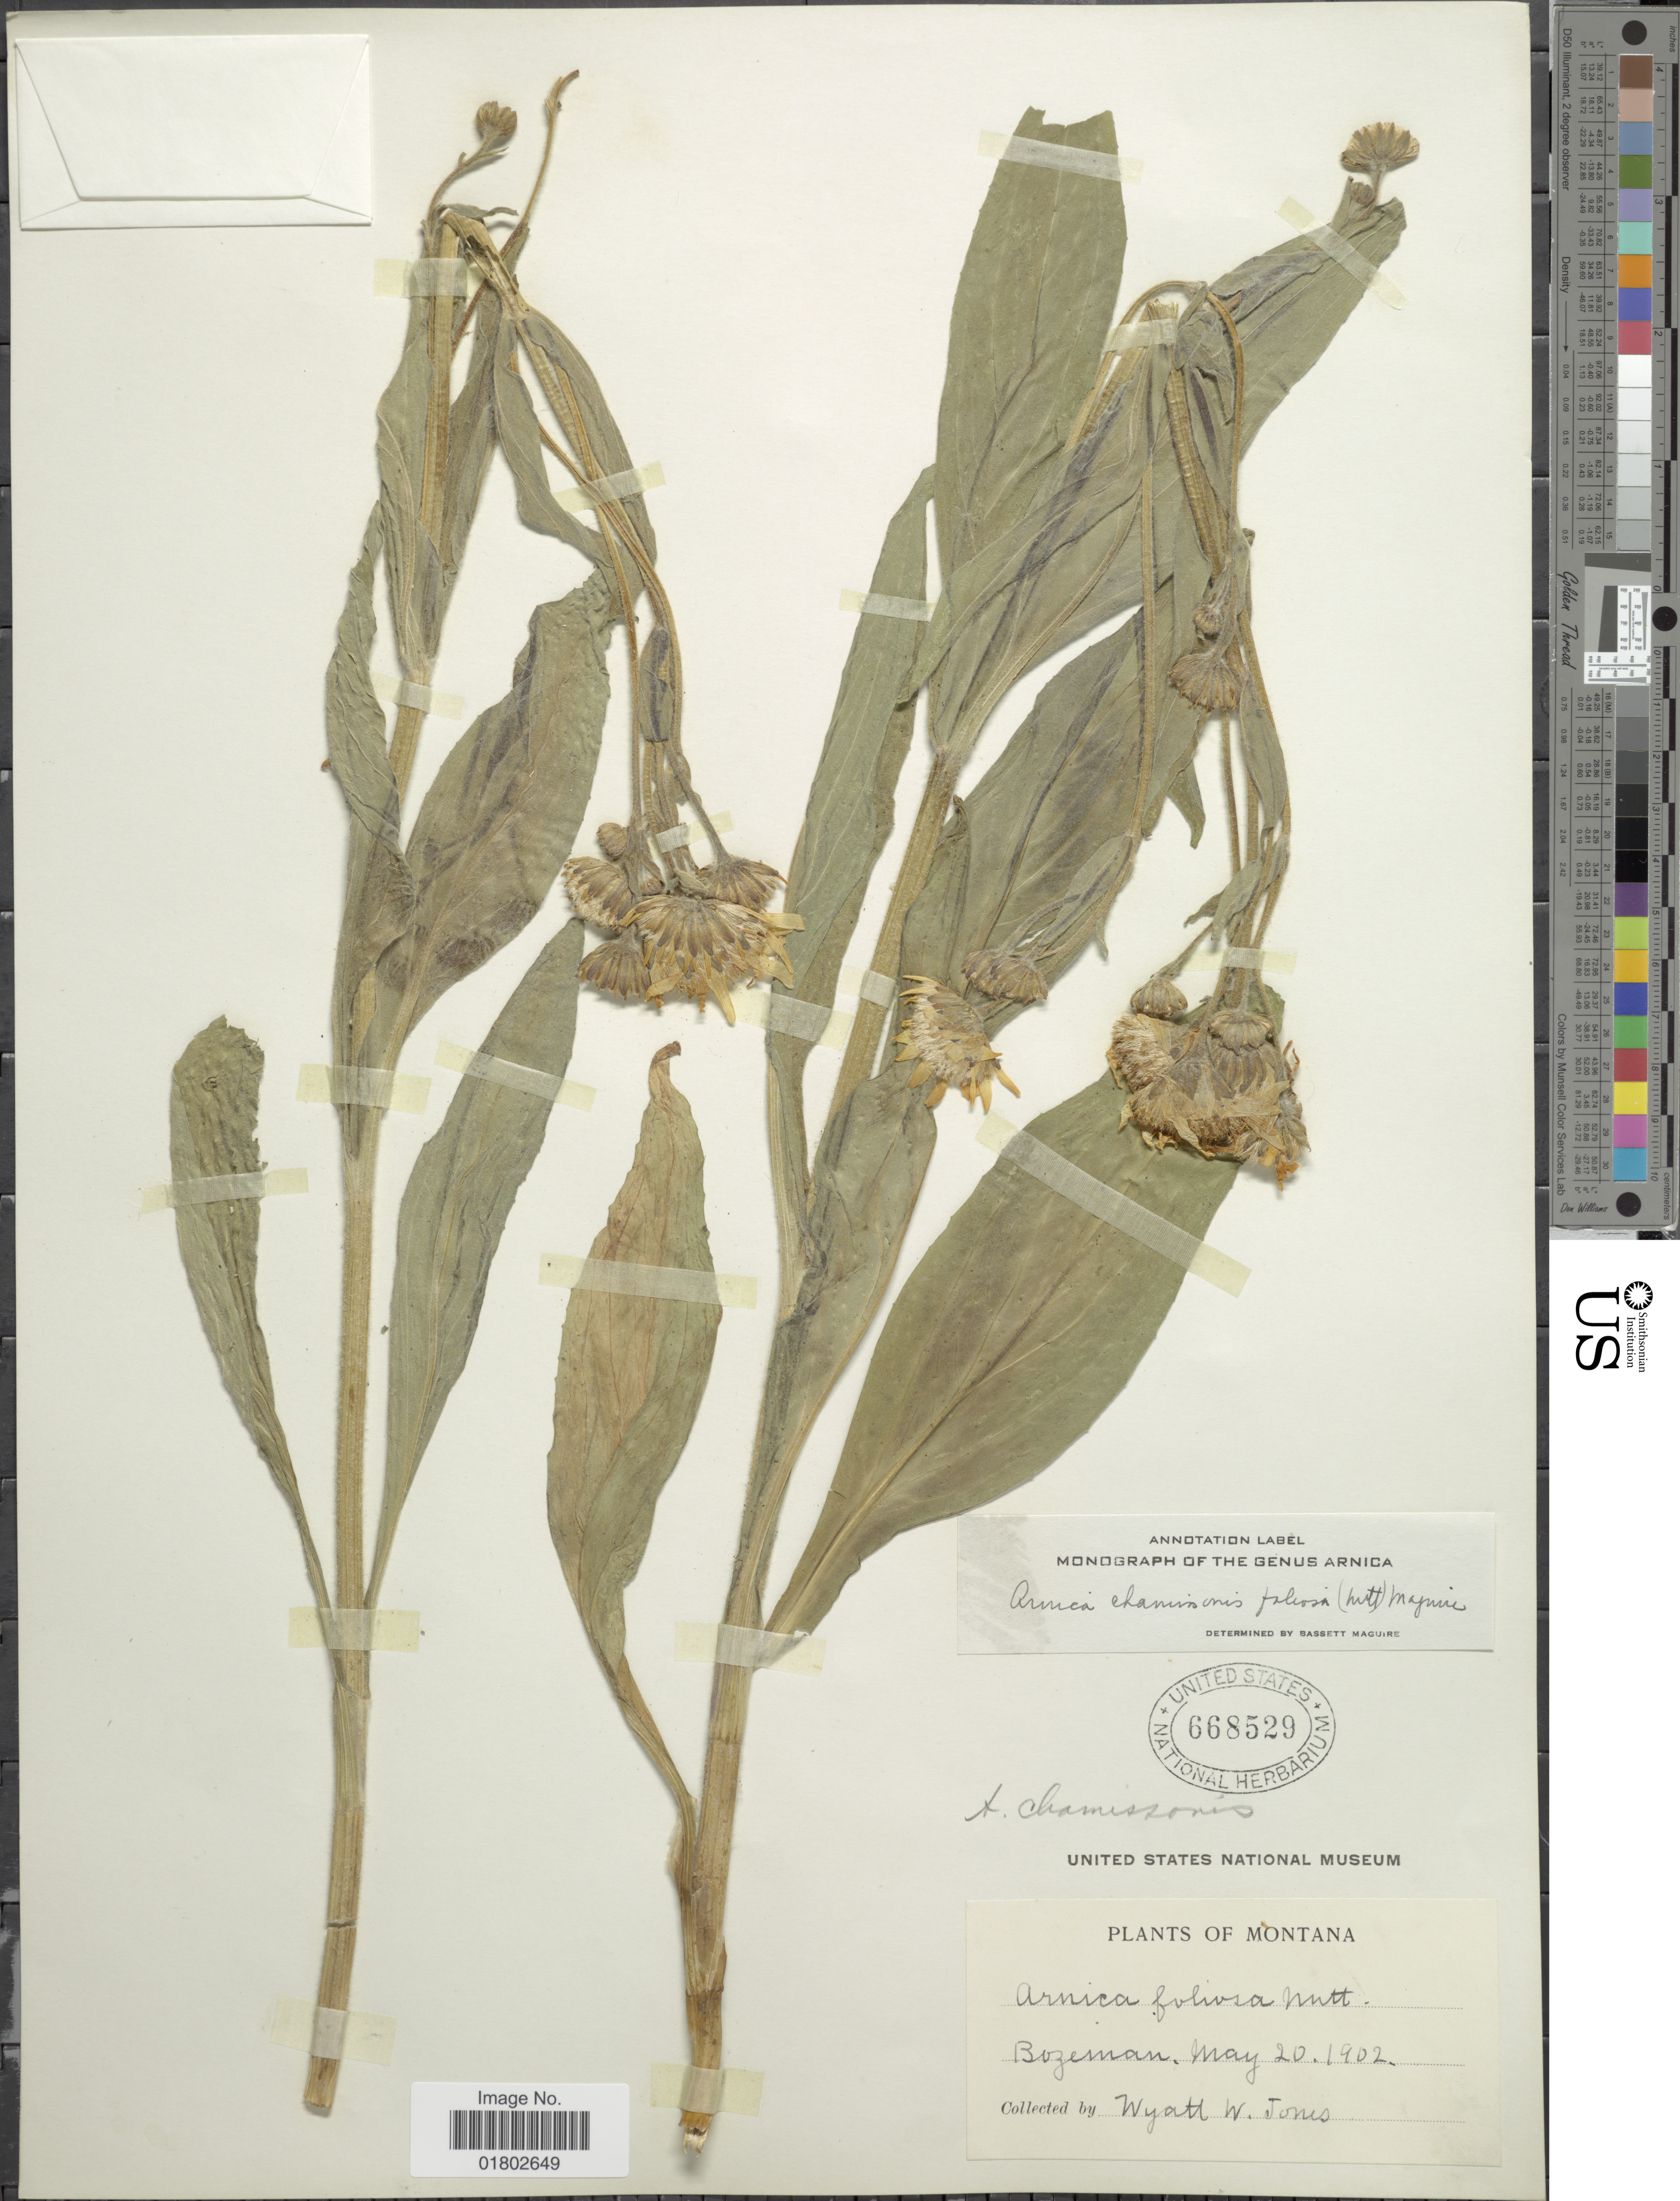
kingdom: Plantae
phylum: Tracheophyta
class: Magnoliopsida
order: Asterales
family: Asteraceae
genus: Arnica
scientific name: Arnica chamissonis subsp. foliosa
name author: (Nutt.) Maguire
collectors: W. W. Jones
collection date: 1902-05-20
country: United States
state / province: Montana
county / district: Gallatin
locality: Bozeman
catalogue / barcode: US 668529